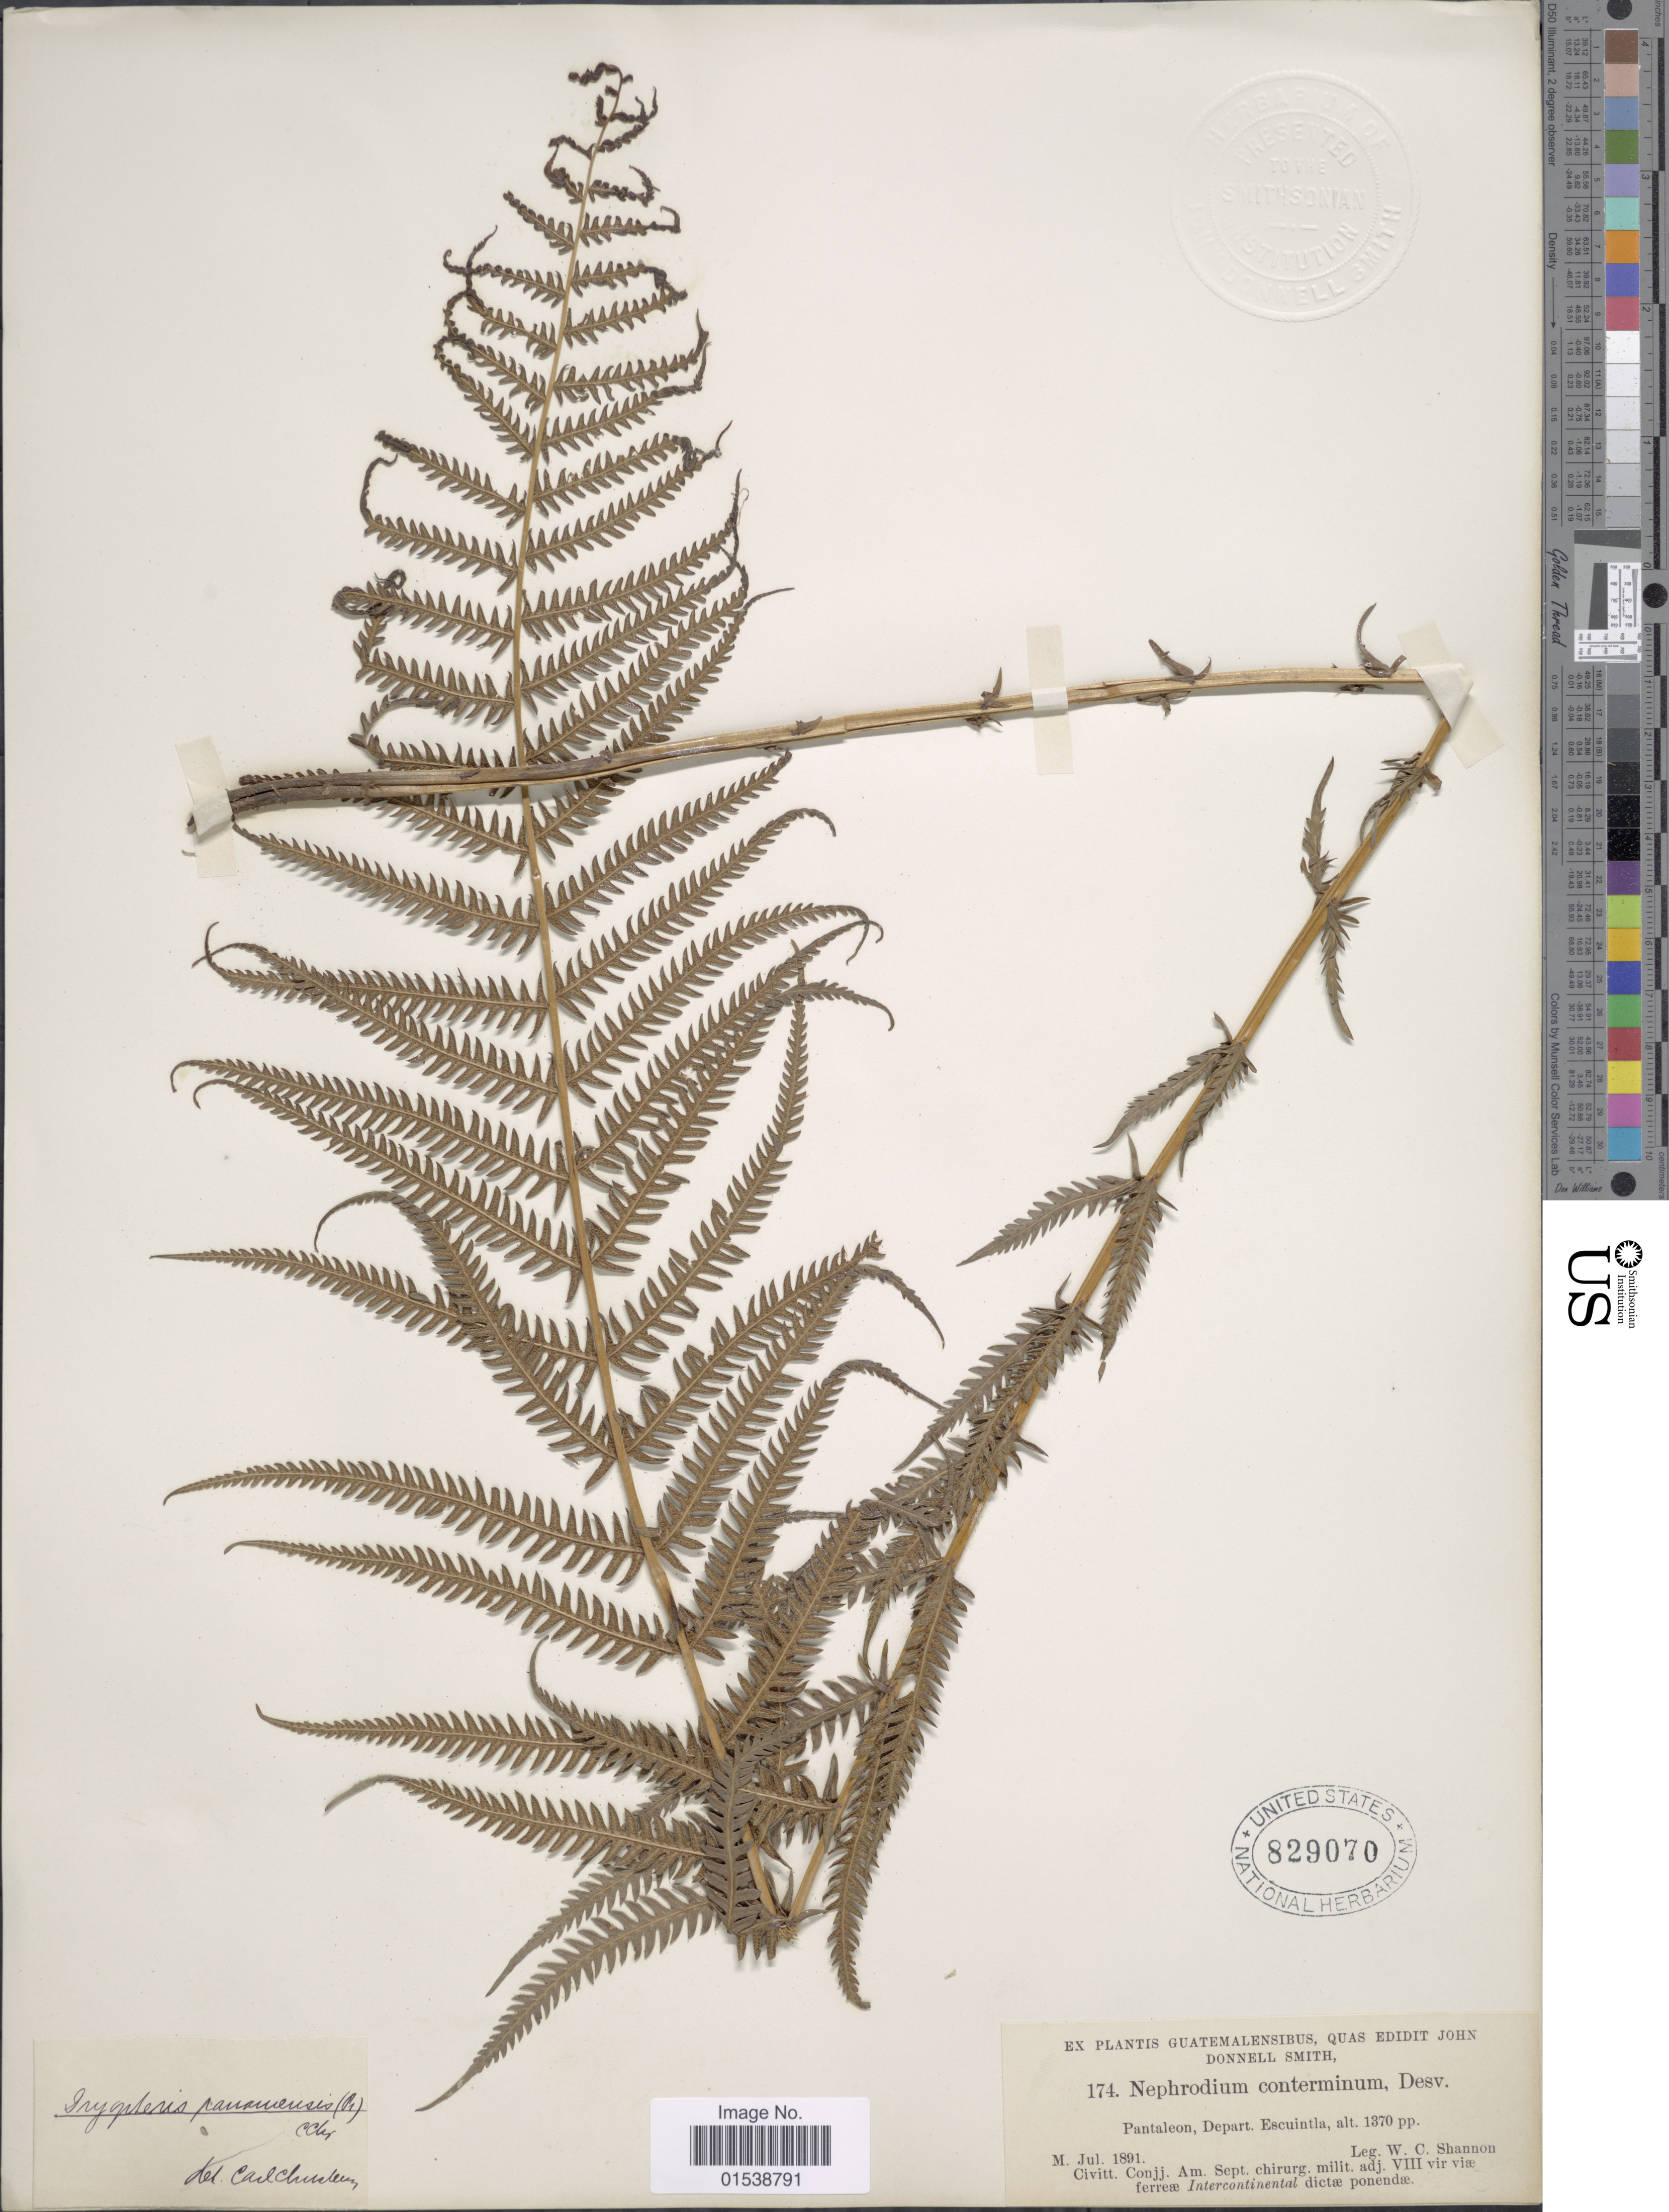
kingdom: Plantae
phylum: Tracheophyta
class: Polypodiopsida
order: Polypodiales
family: Thelypteridaceae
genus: Amauropelta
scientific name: Amauropelta resinifera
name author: (Desv.) Pic. Serm.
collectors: W. C. Shannon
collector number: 174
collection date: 1891-07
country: Guatemala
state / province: Escuintla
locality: Pantaleon, Depart. Escuintla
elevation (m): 418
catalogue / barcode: US 829070